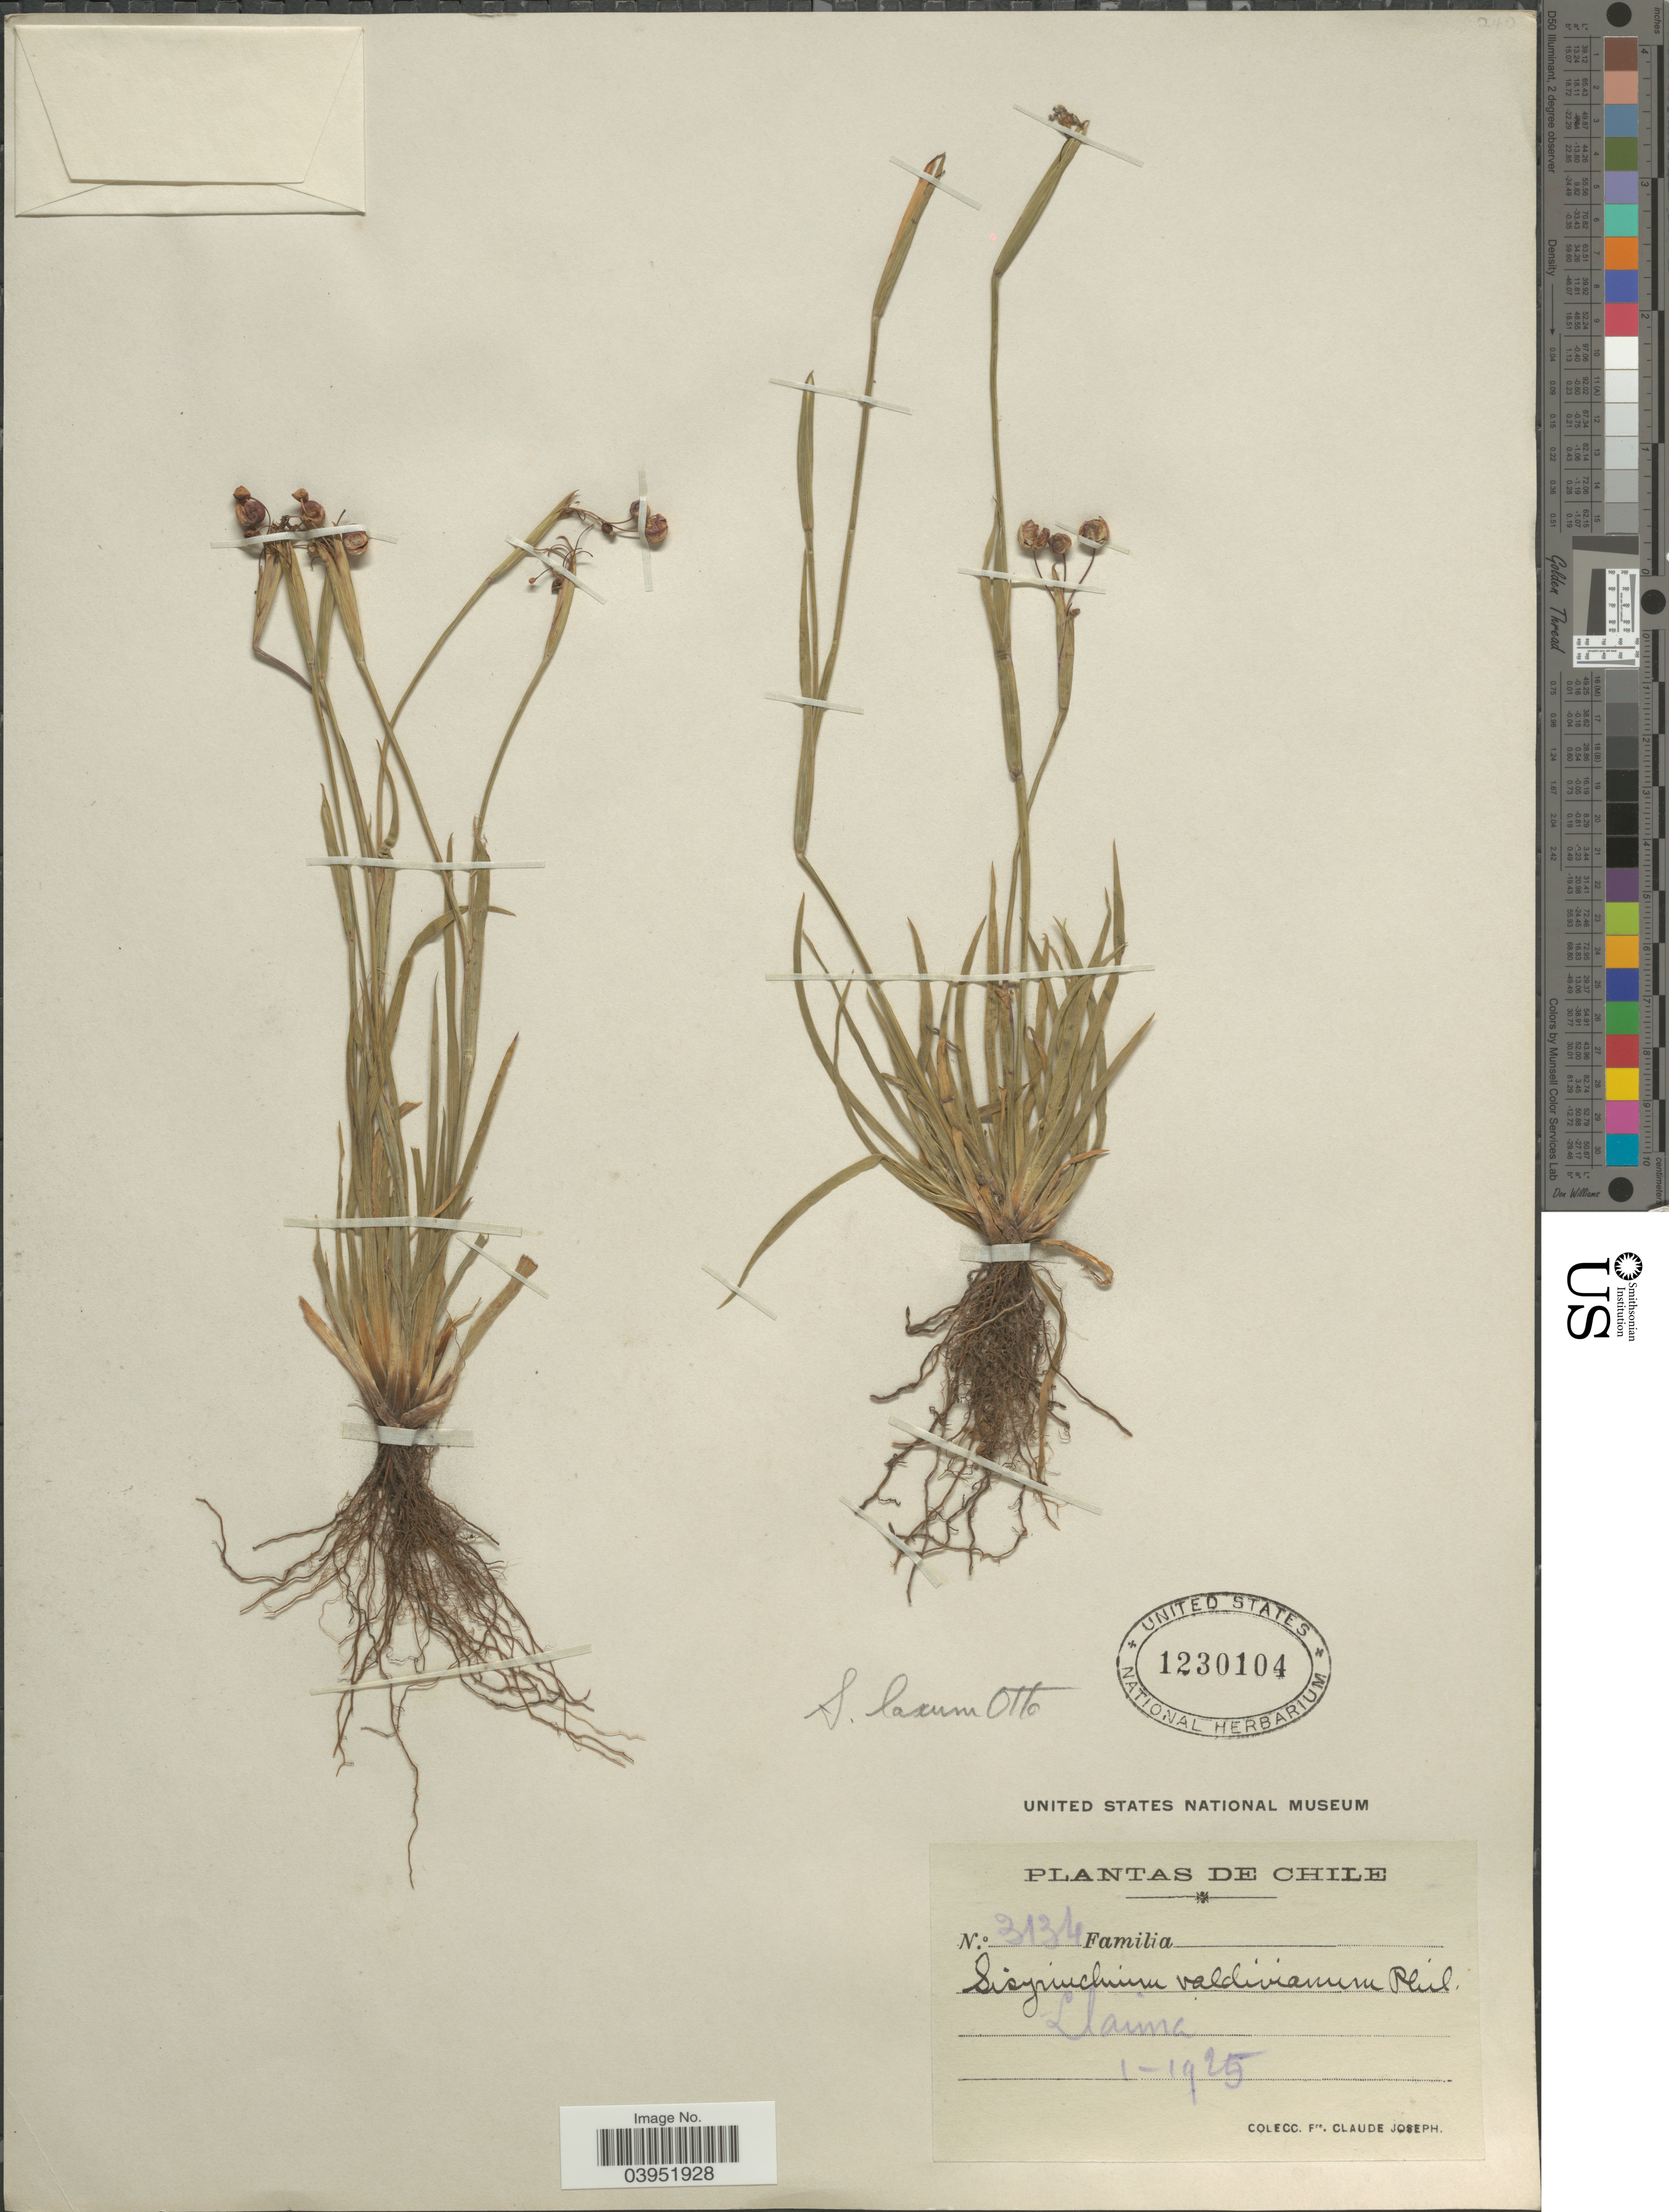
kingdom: Plantae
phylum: Tracheophyta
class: Liliopsida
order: Asparagales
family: Iridaceae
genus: Sisyrinchium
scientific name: Sisyrinchium chilense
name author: Hook.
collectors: Bro. Claude-Joseph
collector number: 3134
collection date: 1925-01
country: Chile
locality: Llaima.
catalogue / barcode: US 1230104